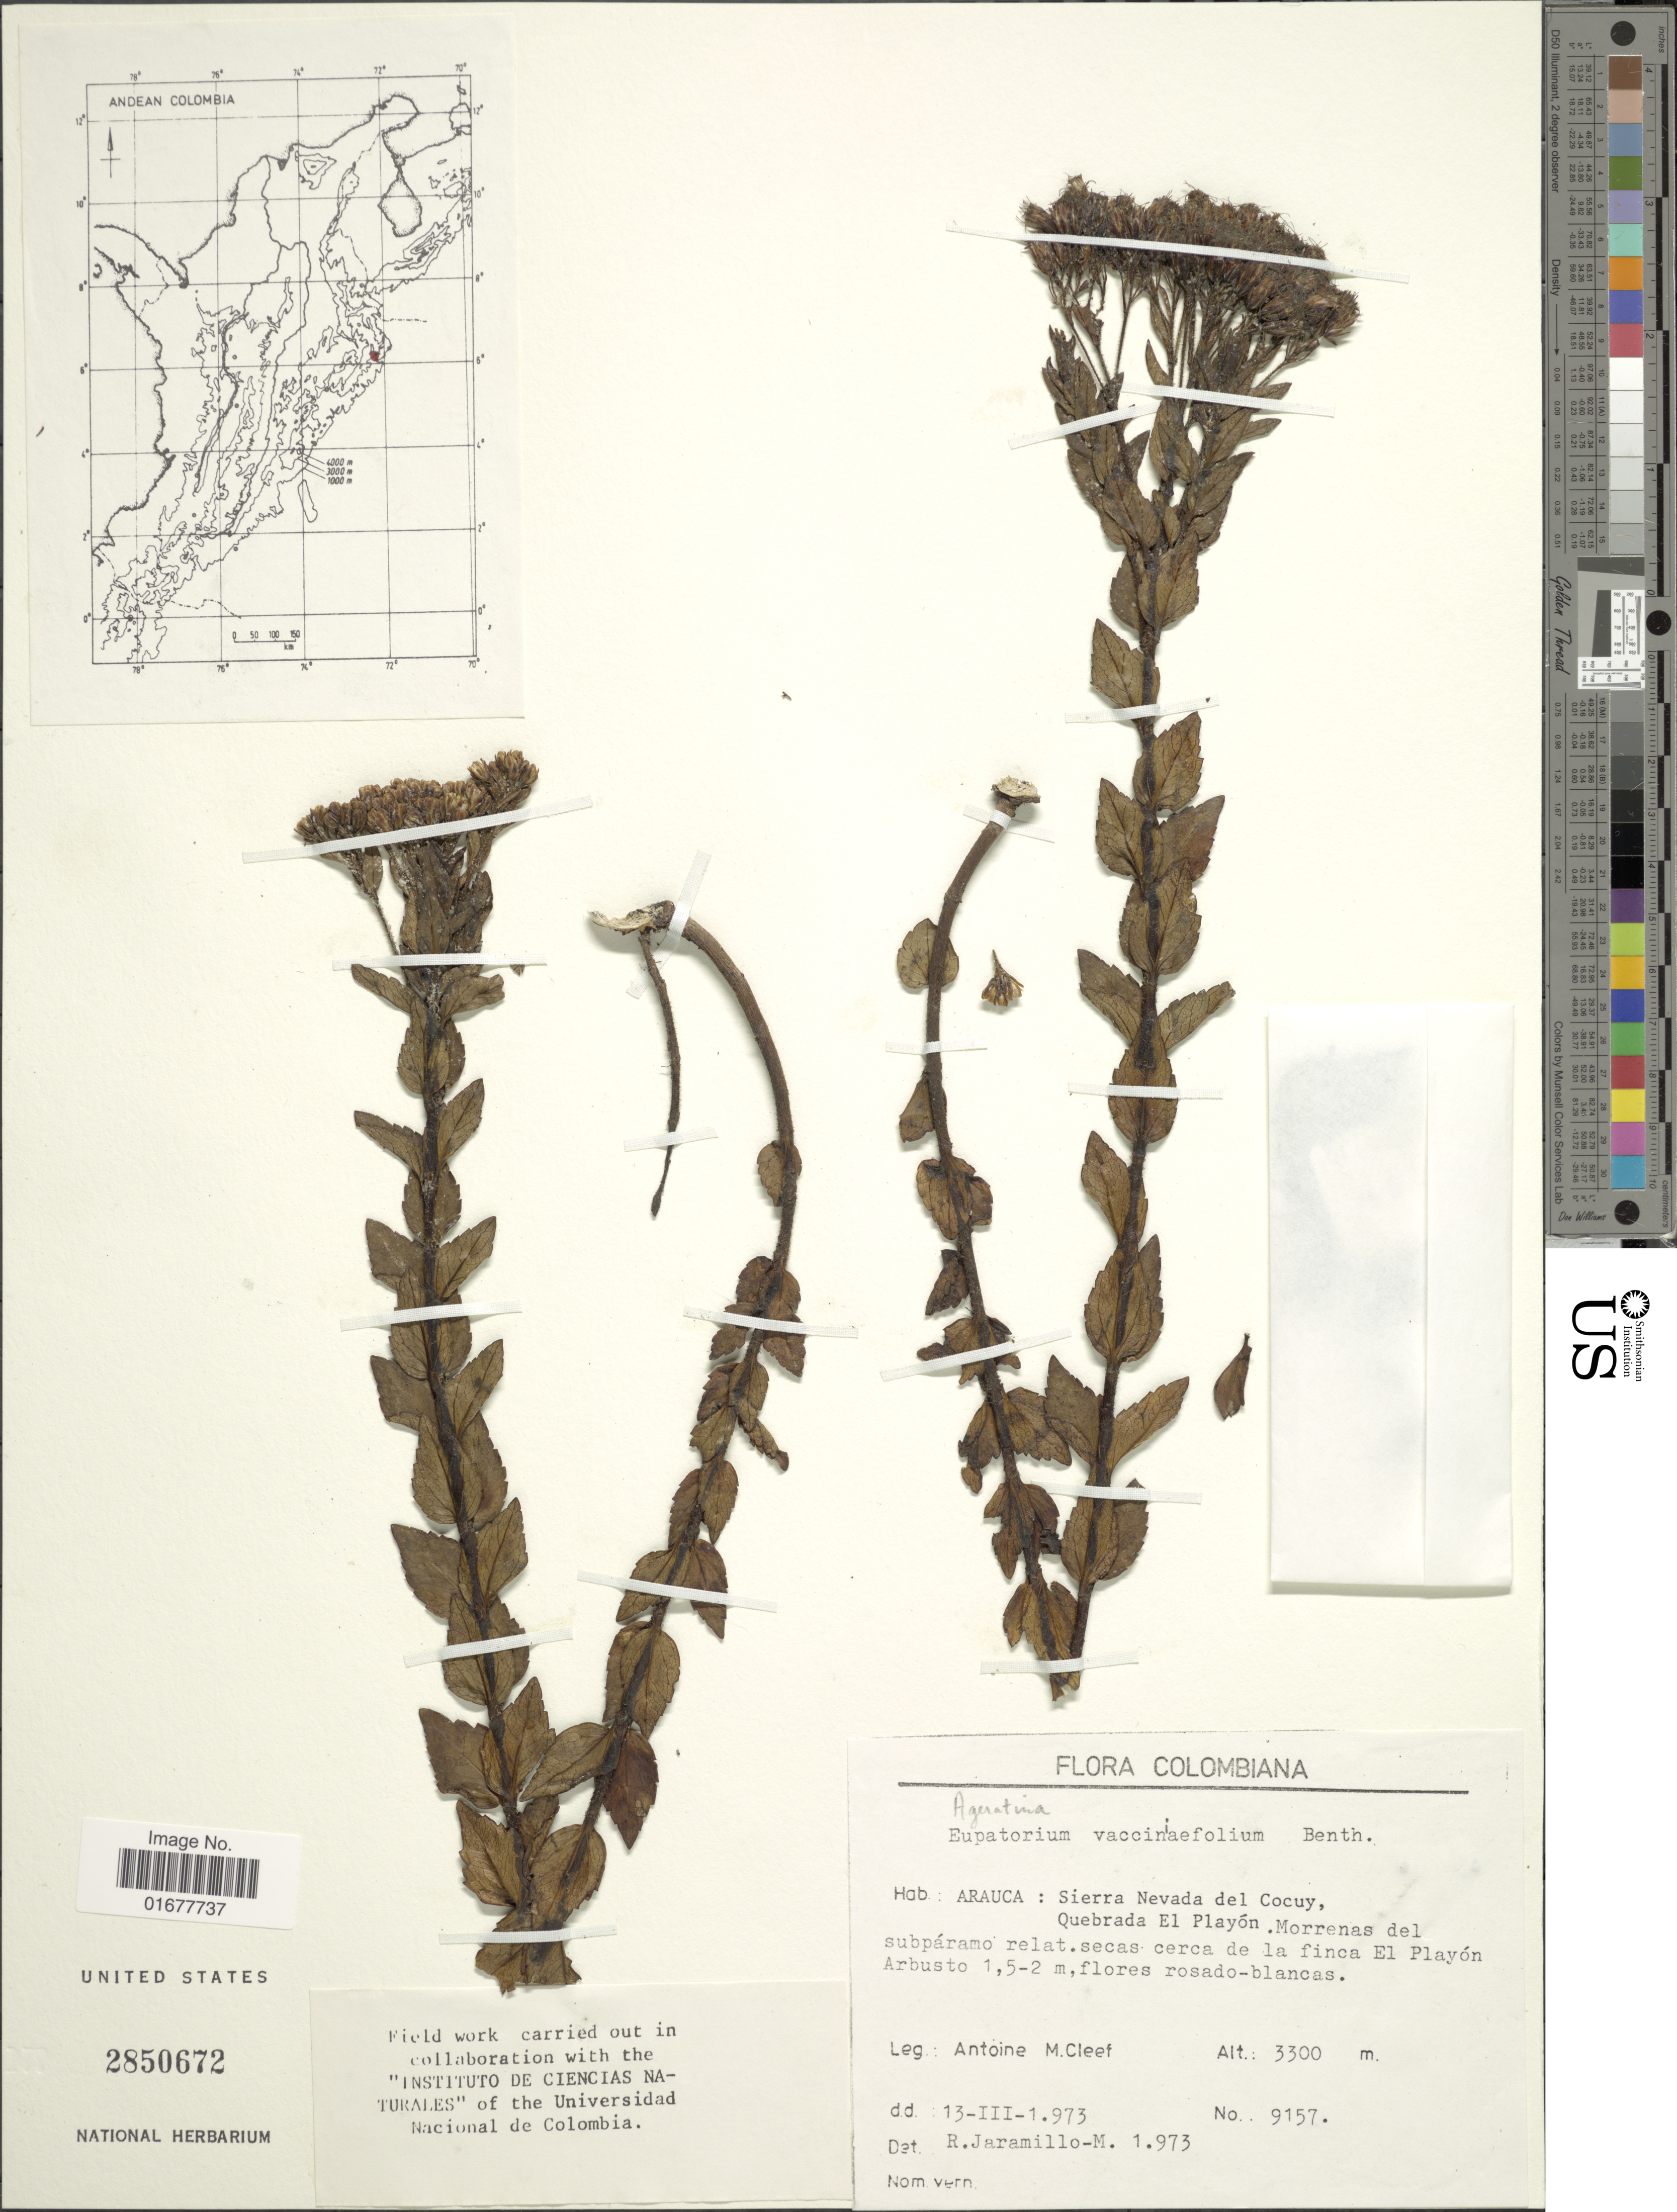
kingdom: Plantae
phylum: Tracheophyta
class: Magnoliopsida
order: Asterales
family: Asteraceae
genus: Ageratina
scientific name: Ageratina vacciniaefolia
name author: (Benth.) R.M. King & H. Rob.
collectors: A. M. Cleef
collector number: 9157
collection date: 1973-03-13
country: Colombia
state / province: Arauca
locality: Sierra Nevada del Cocuy, Quebrada El Playon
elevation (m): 3300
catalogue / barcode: US 2850672